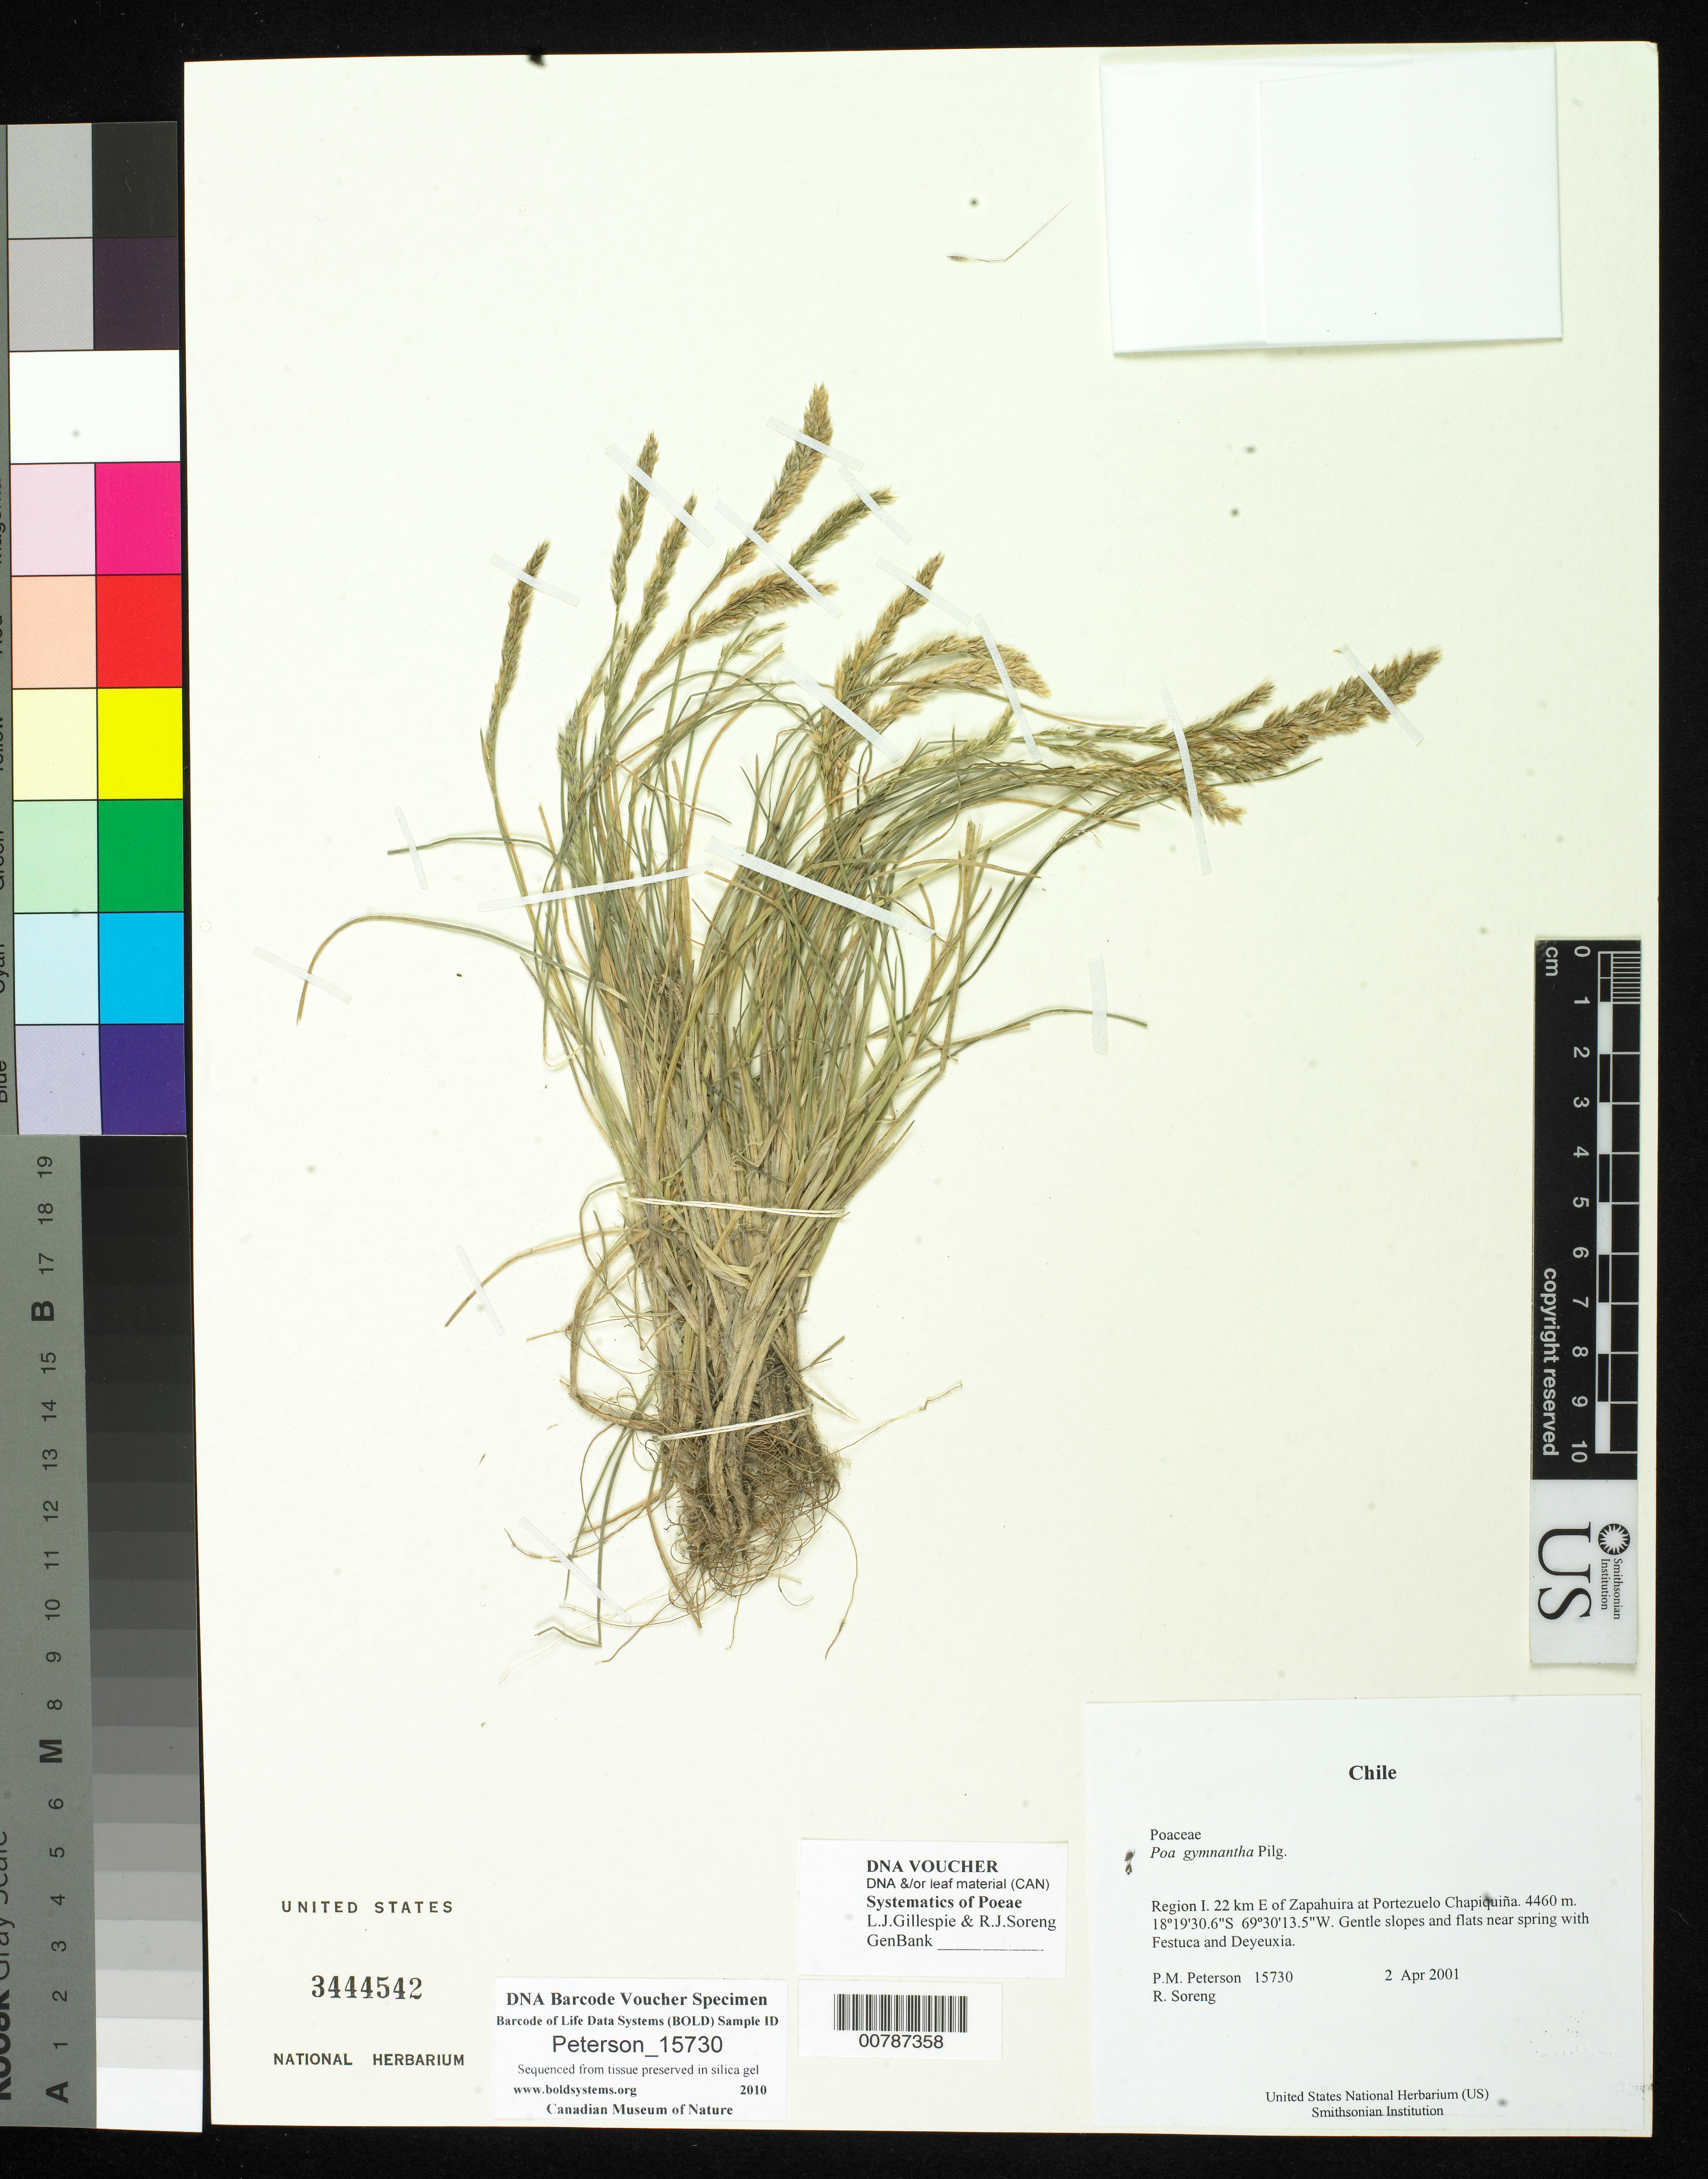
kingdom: Plantae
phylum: Tracheophyta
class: Liliopsida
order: Poales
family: Poaceae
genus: Poa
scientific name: Poa gymnantha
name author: Pilg.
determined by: Soreng, Robert J., Research Associate (BOT), Smithsonian Institution - National Museum of Natural History (UNITED STATES)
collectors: P. M. Peterson & R. J. Soreng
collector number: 15730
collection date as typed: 02 Apr 2001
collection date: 2001-04-02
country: Chile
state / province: Tarapacá (I)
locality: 22 km E of Zapahuira at Portezuelo Chapiquiña.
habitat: Gentle slopes and flats near spring with Festuca and Deyeuxia.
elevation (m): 4460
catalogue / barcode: US 3444542